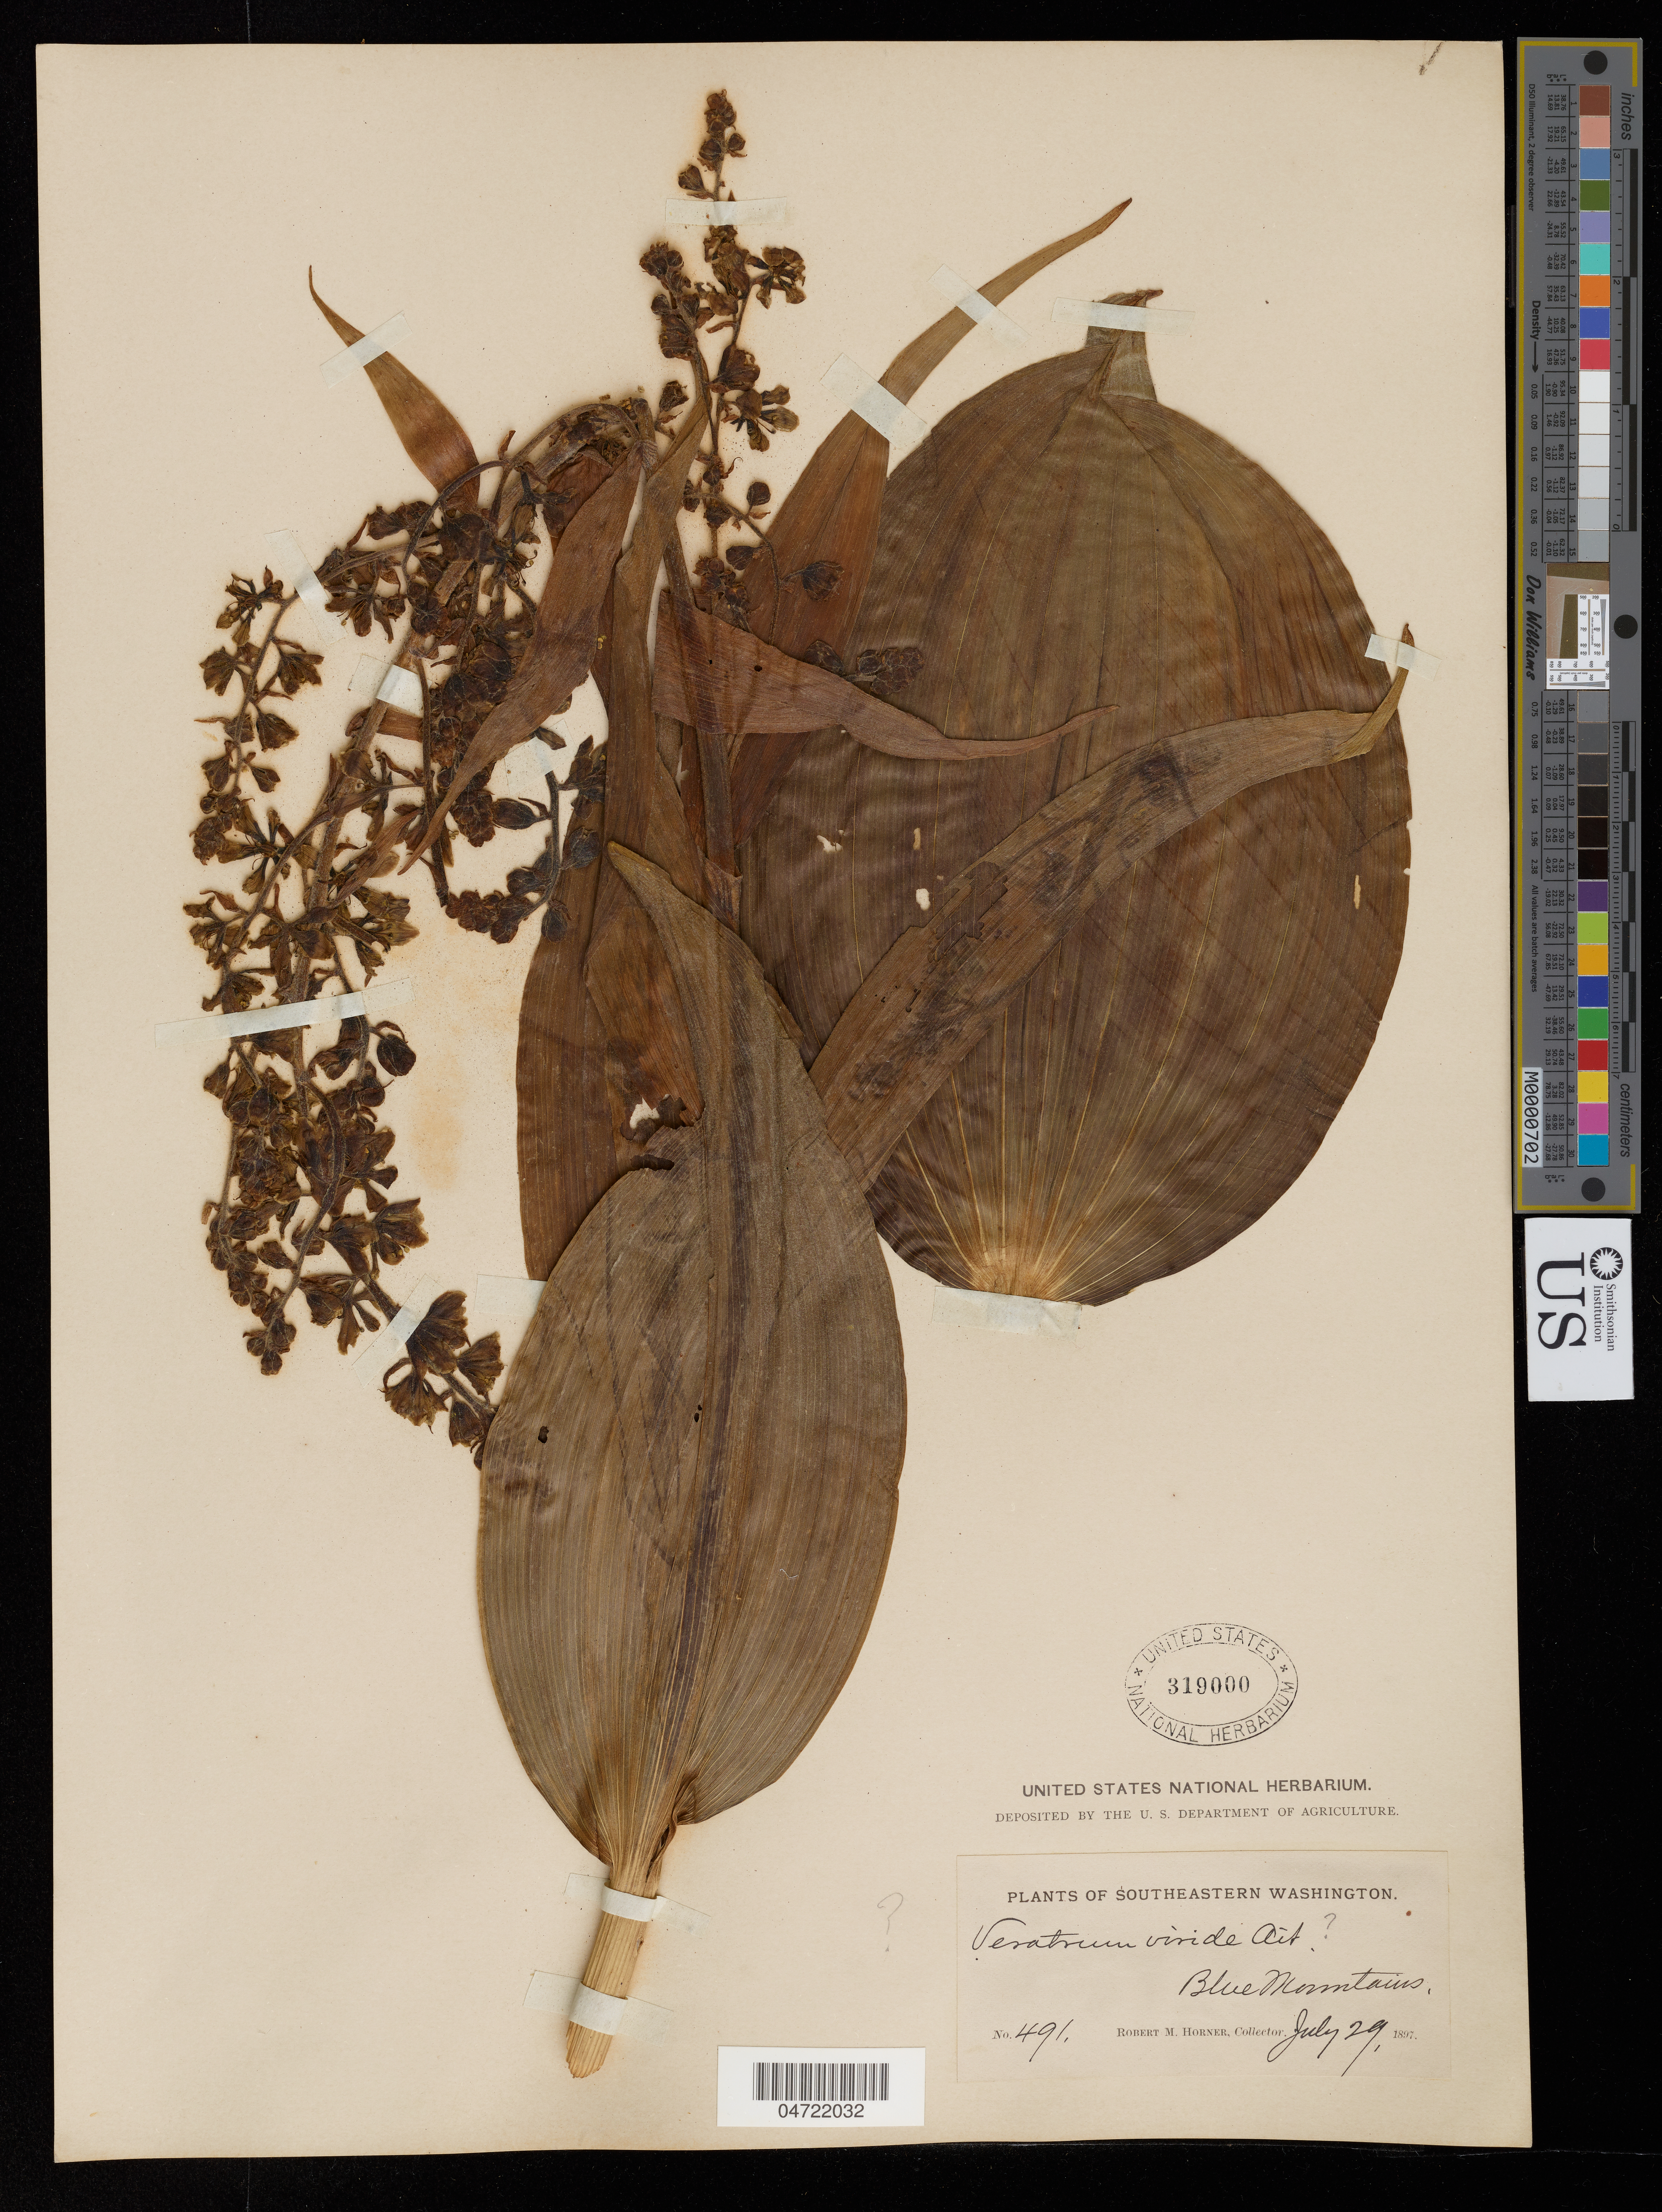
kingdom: Plantae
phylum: Tracheophyta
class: Liliopsida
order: Liliales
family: Melanthiaceae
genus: Veratrum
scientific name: Veratrum viride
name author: Aiton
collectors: R. Horner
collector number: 491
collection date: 1897-07-29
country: United States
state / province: Washington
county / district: Clallam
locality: Blue Mountains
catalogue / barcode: US 319000